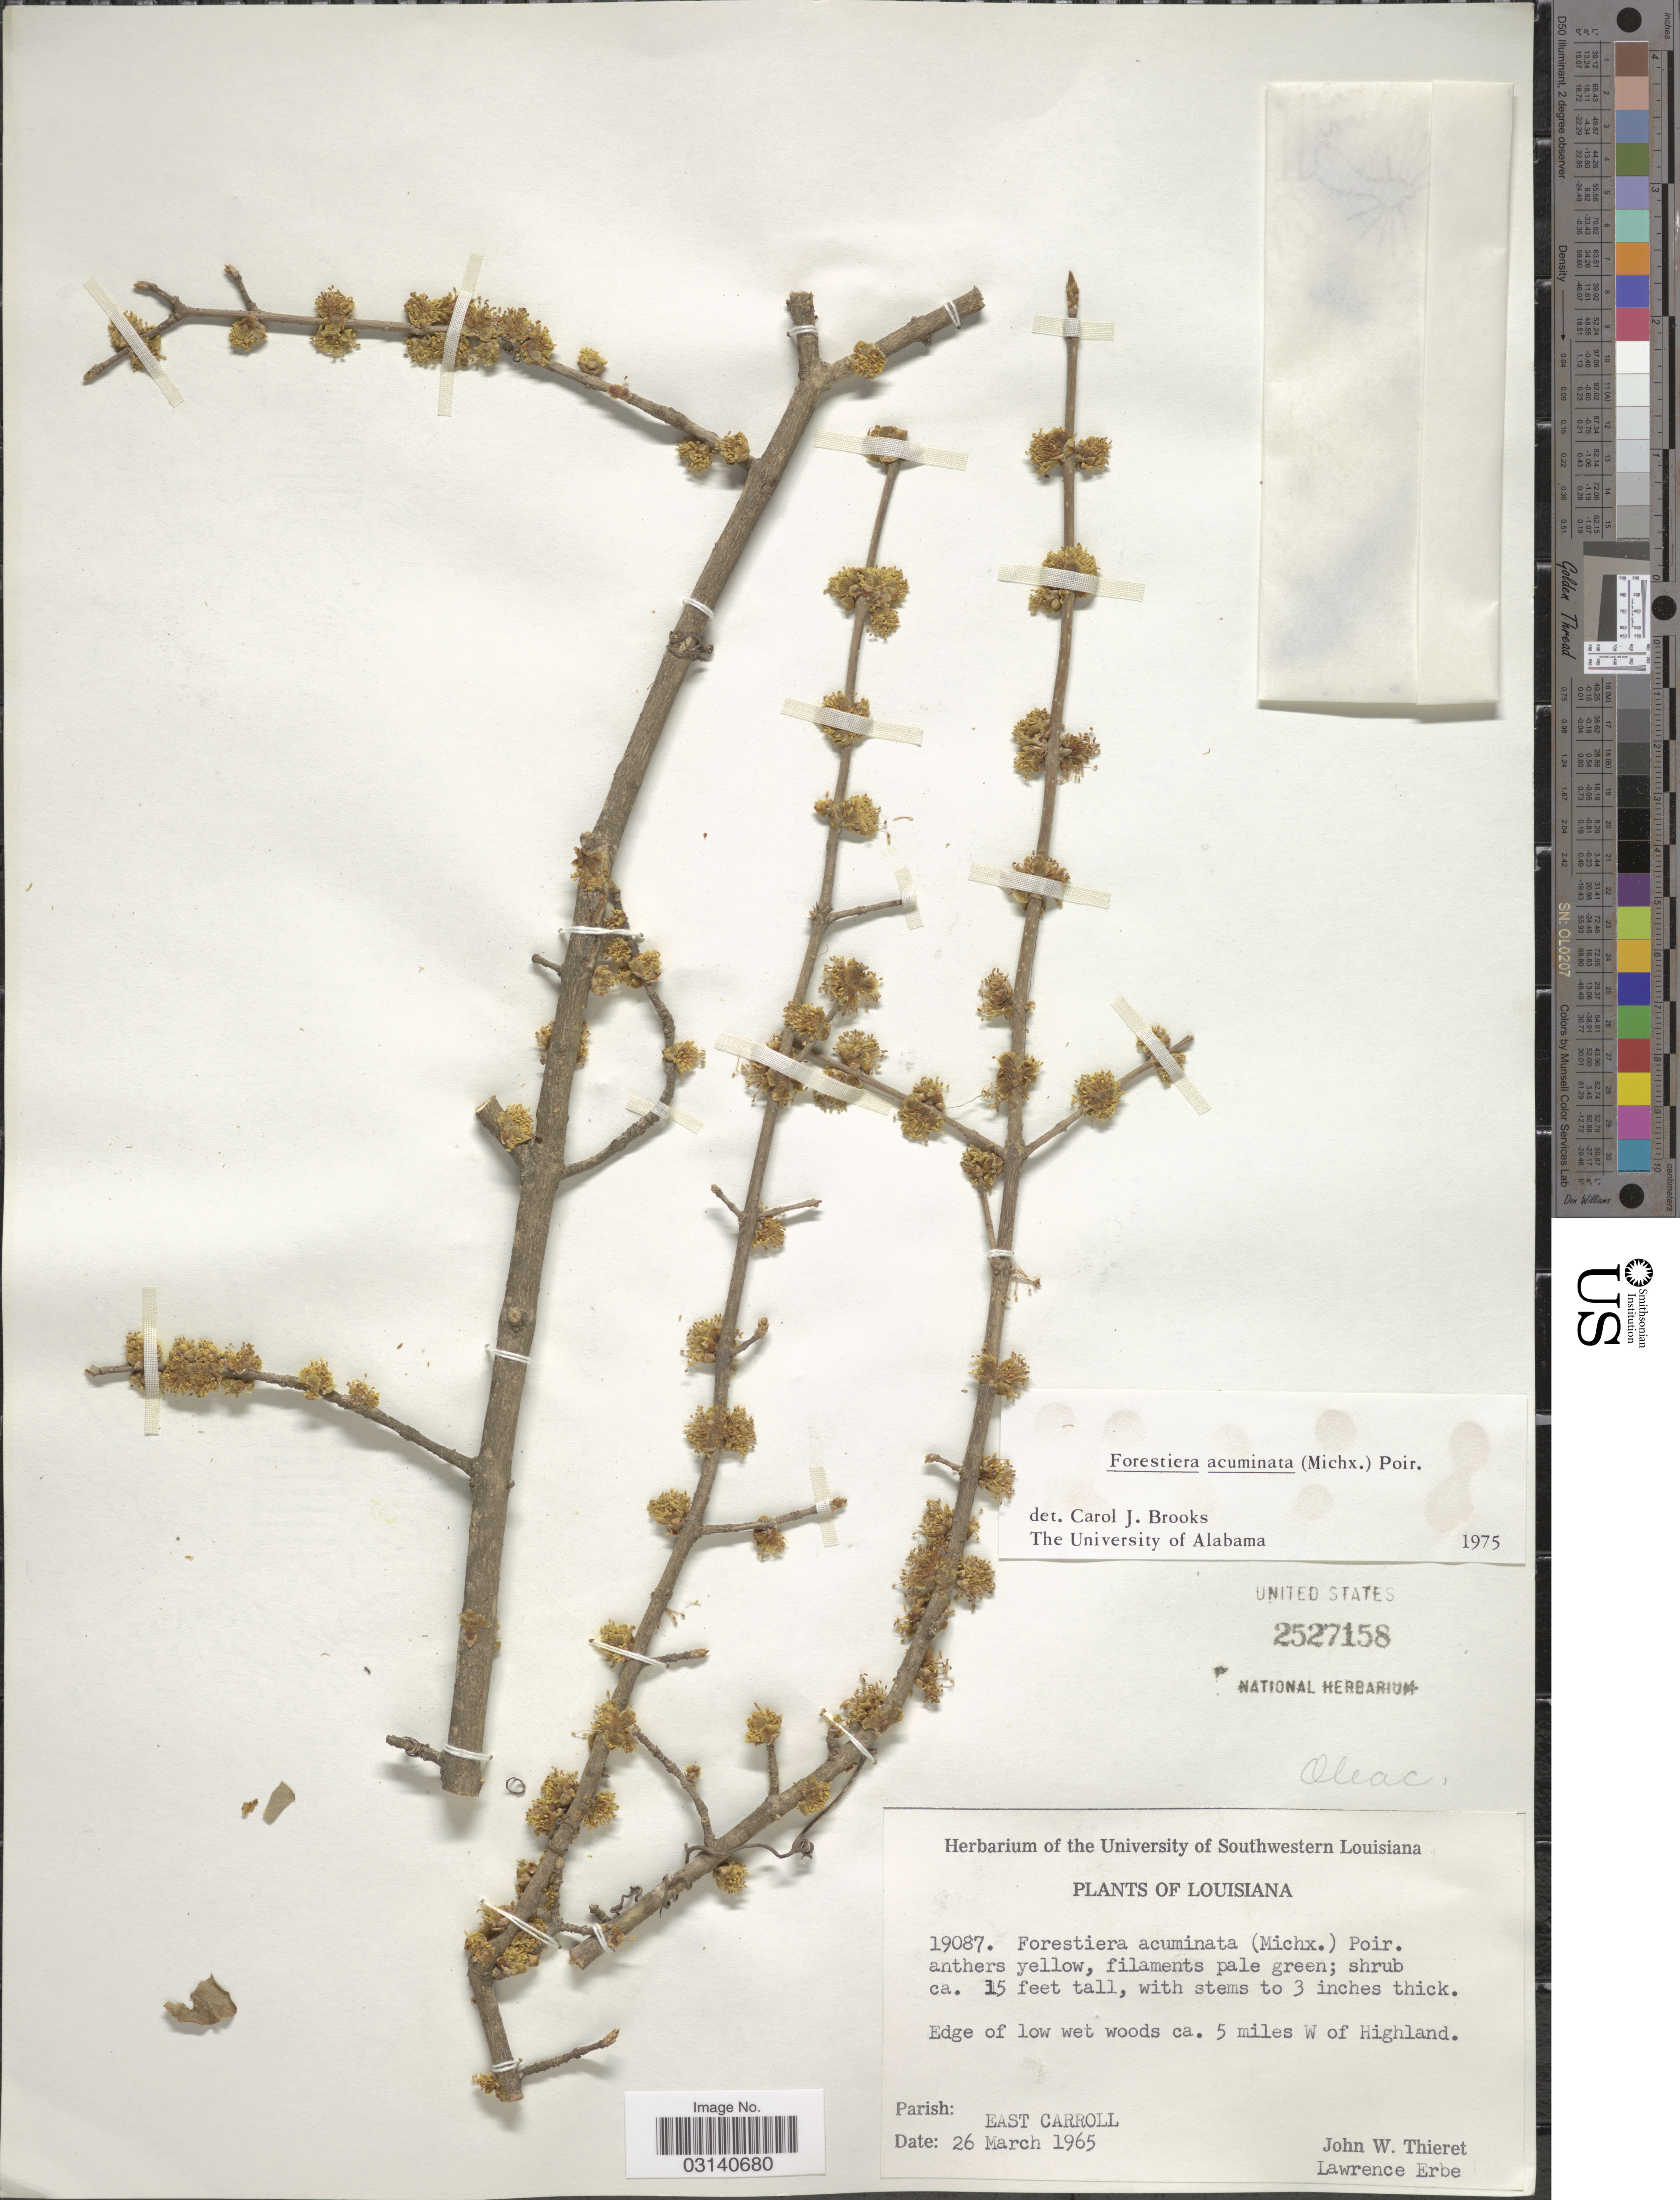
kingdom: Plantae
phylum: Tracheophyta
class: Magnoliopsida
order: Lamiales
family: Oleaceae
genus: Forestiera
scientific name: Forestiera acuminata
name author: (Michx.) Poir.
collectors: J. W. Thieret & L. Erbe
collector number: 19087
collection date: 1965-03-26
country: United States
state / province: Louisiana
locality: Edge of low wet woods ca. 5 miles W of Highland, Parish: East Carroll.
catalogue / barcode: US 2527158